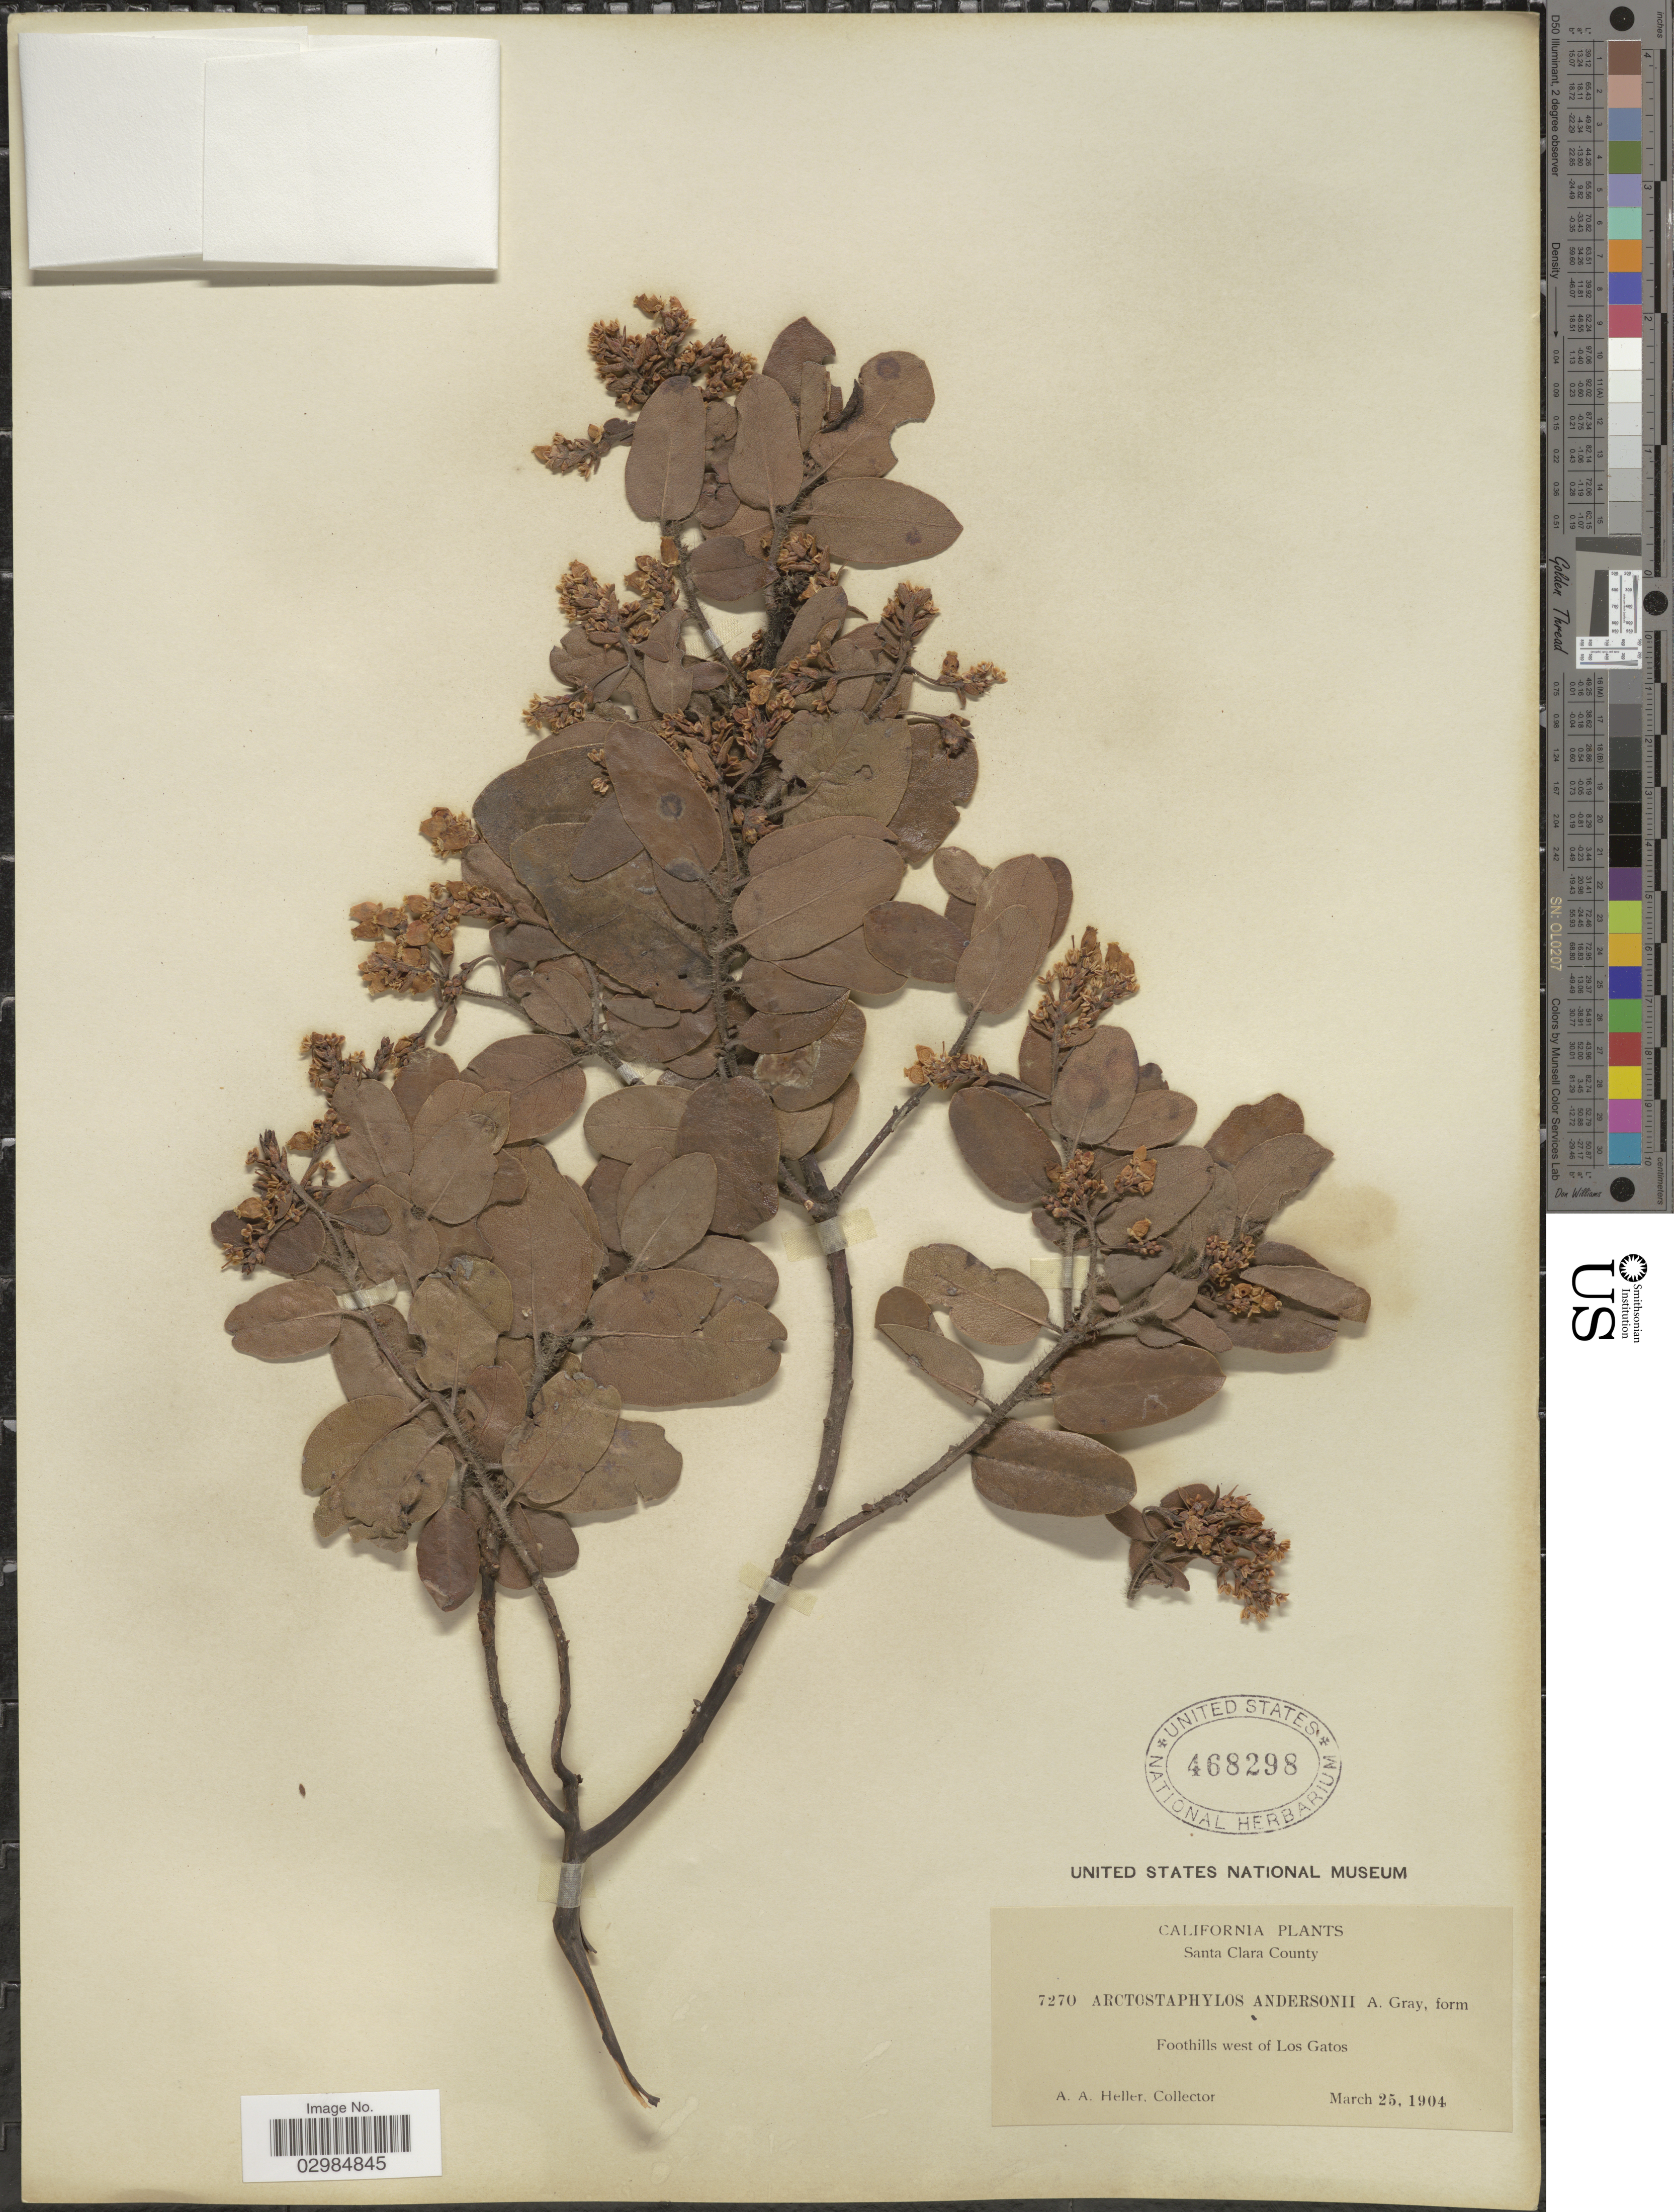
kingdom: Plantae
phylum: Tracheophyta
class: Magnoliopsida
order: Ericales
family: Ericaceae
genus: Arctostaphylos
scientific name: Arctostaphylos tomentosa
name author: (Pursh) Lindl.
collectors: A. A. Heller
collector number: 7270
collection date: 1904-03-25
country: United States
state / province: California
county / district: Santa Clara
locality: Santa Clara County. Foothills west of Los Gatos.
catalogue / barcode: US 468298